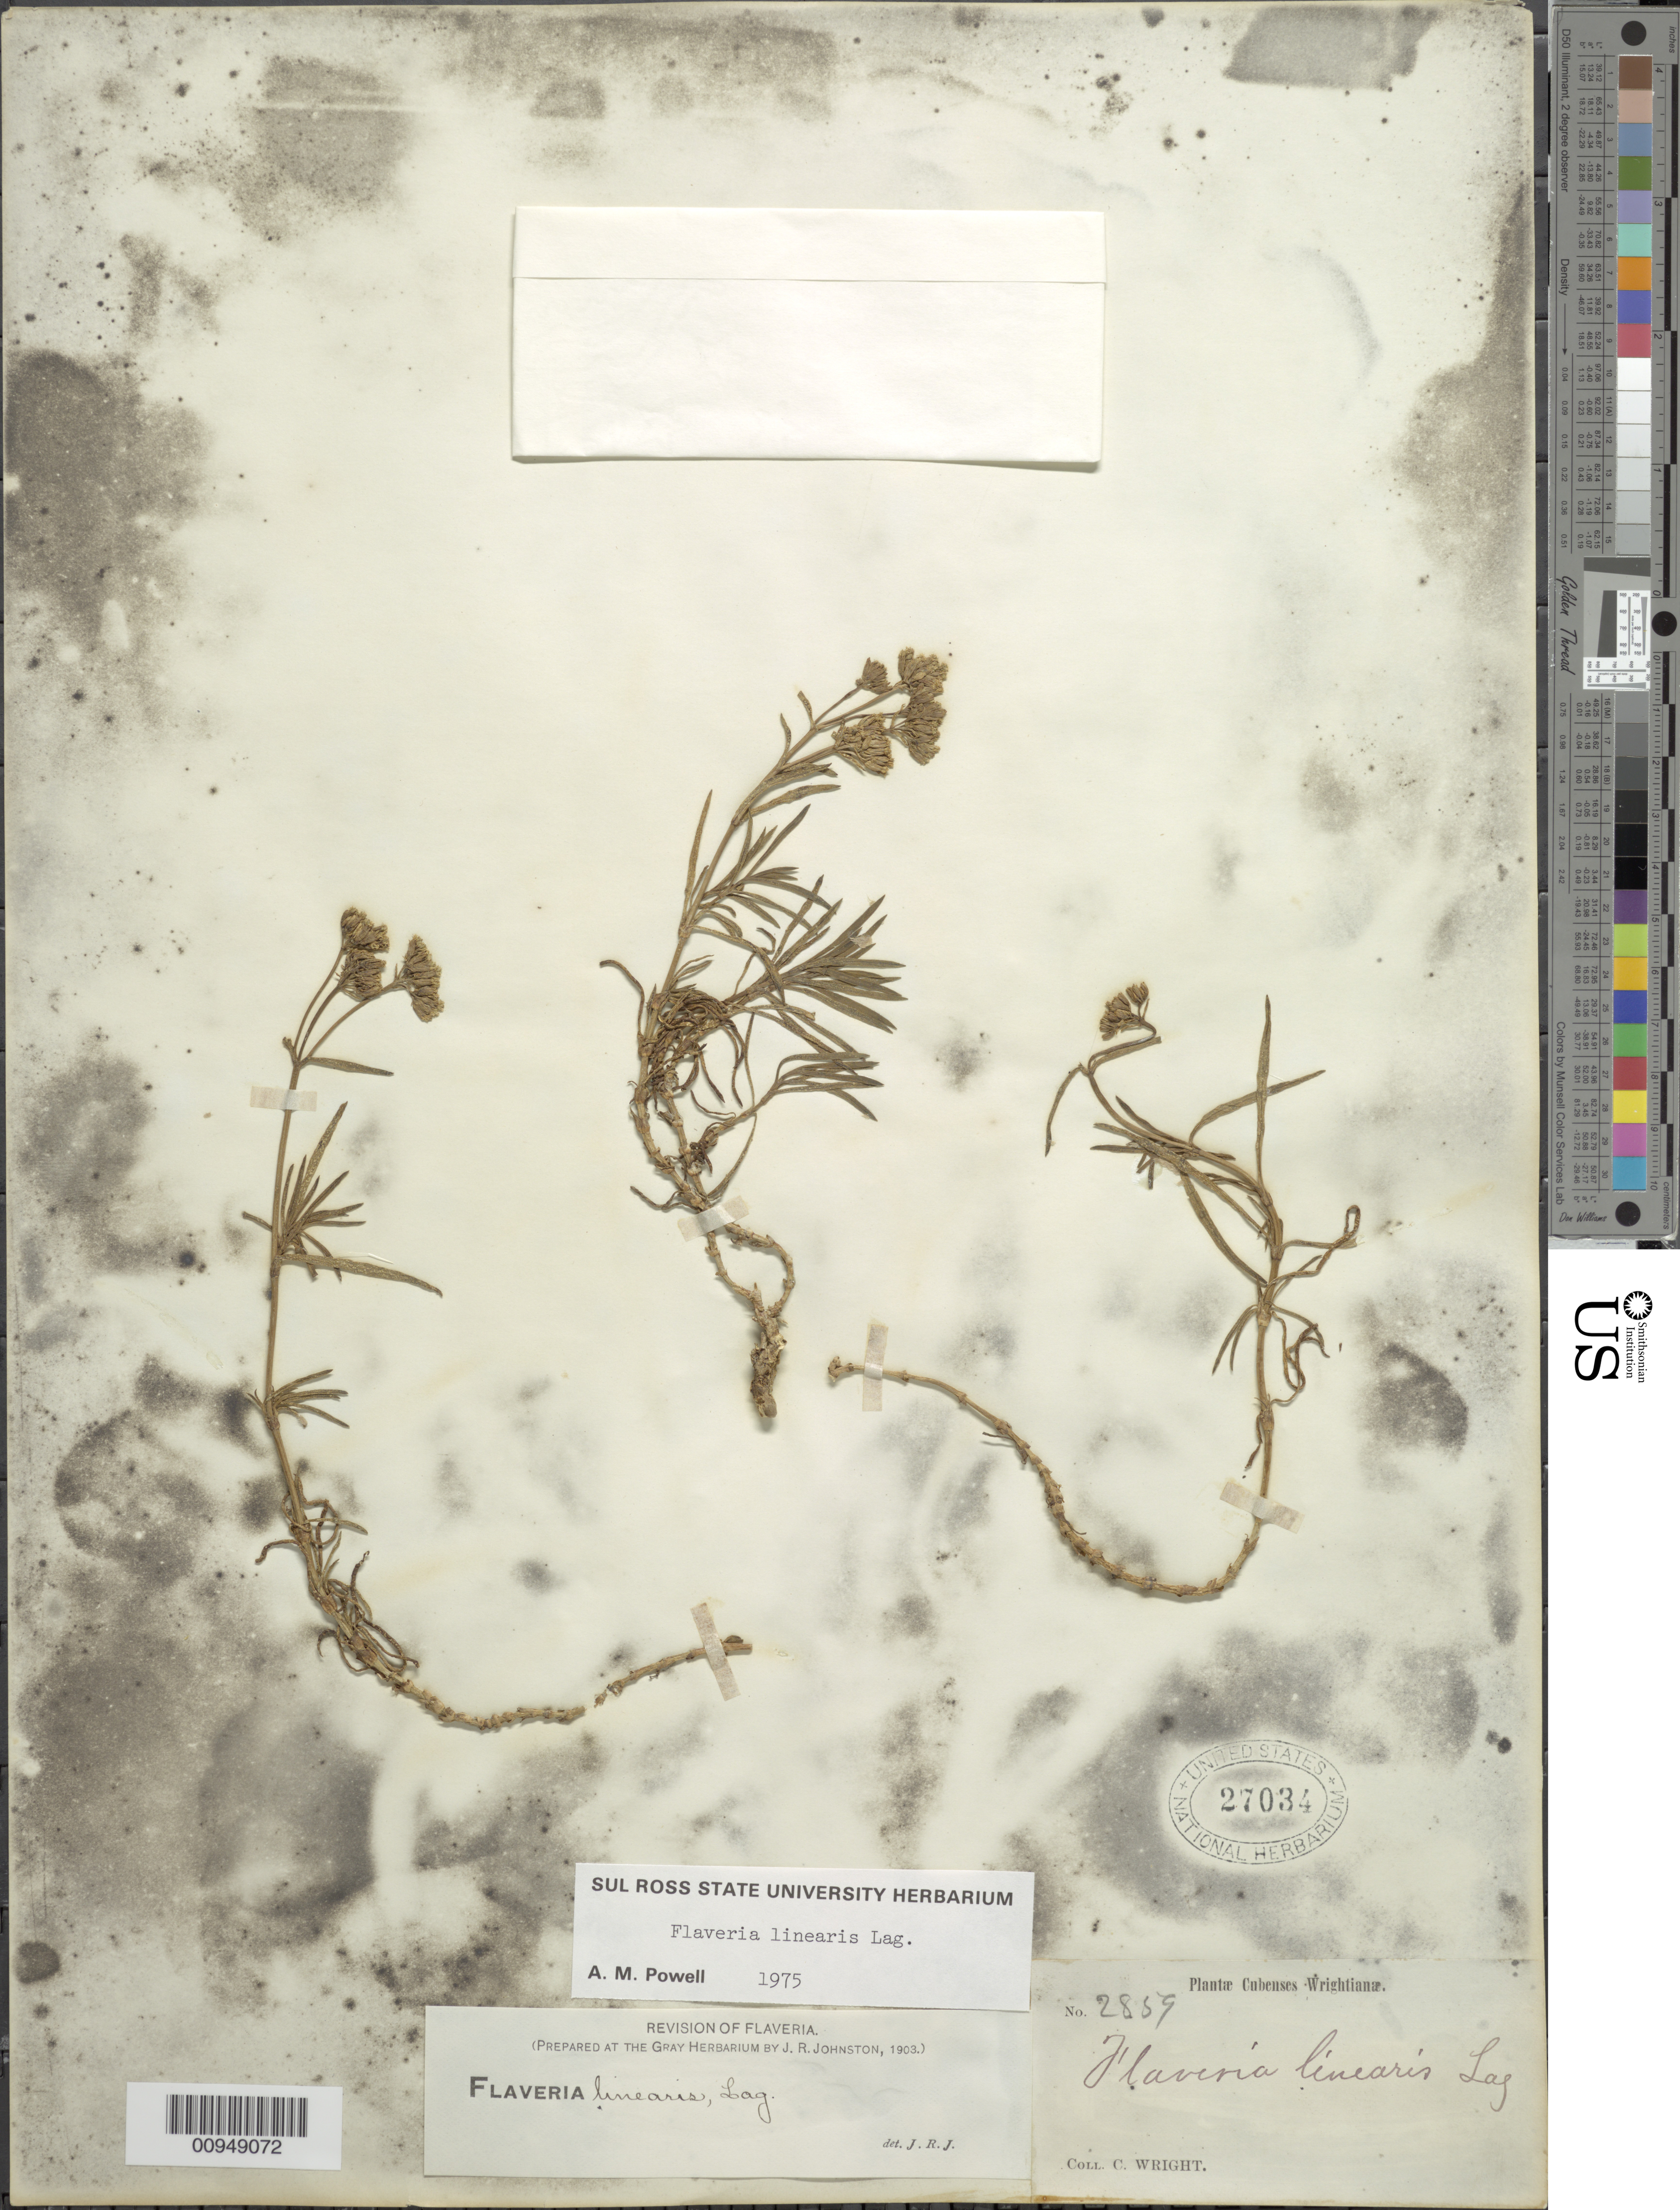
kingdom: Plantae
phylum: Tracheophyta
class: Magnoliopsida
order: Asterales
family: Asteraceae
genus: Flaveria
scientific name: Flaveria linearis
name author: Lag.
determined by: Powell, A. M.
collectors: C. Wright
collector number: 2859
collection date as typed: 1860 to -- --- 1864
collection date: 1860/1864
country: Cuba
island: Cuba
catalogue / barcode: US 27034